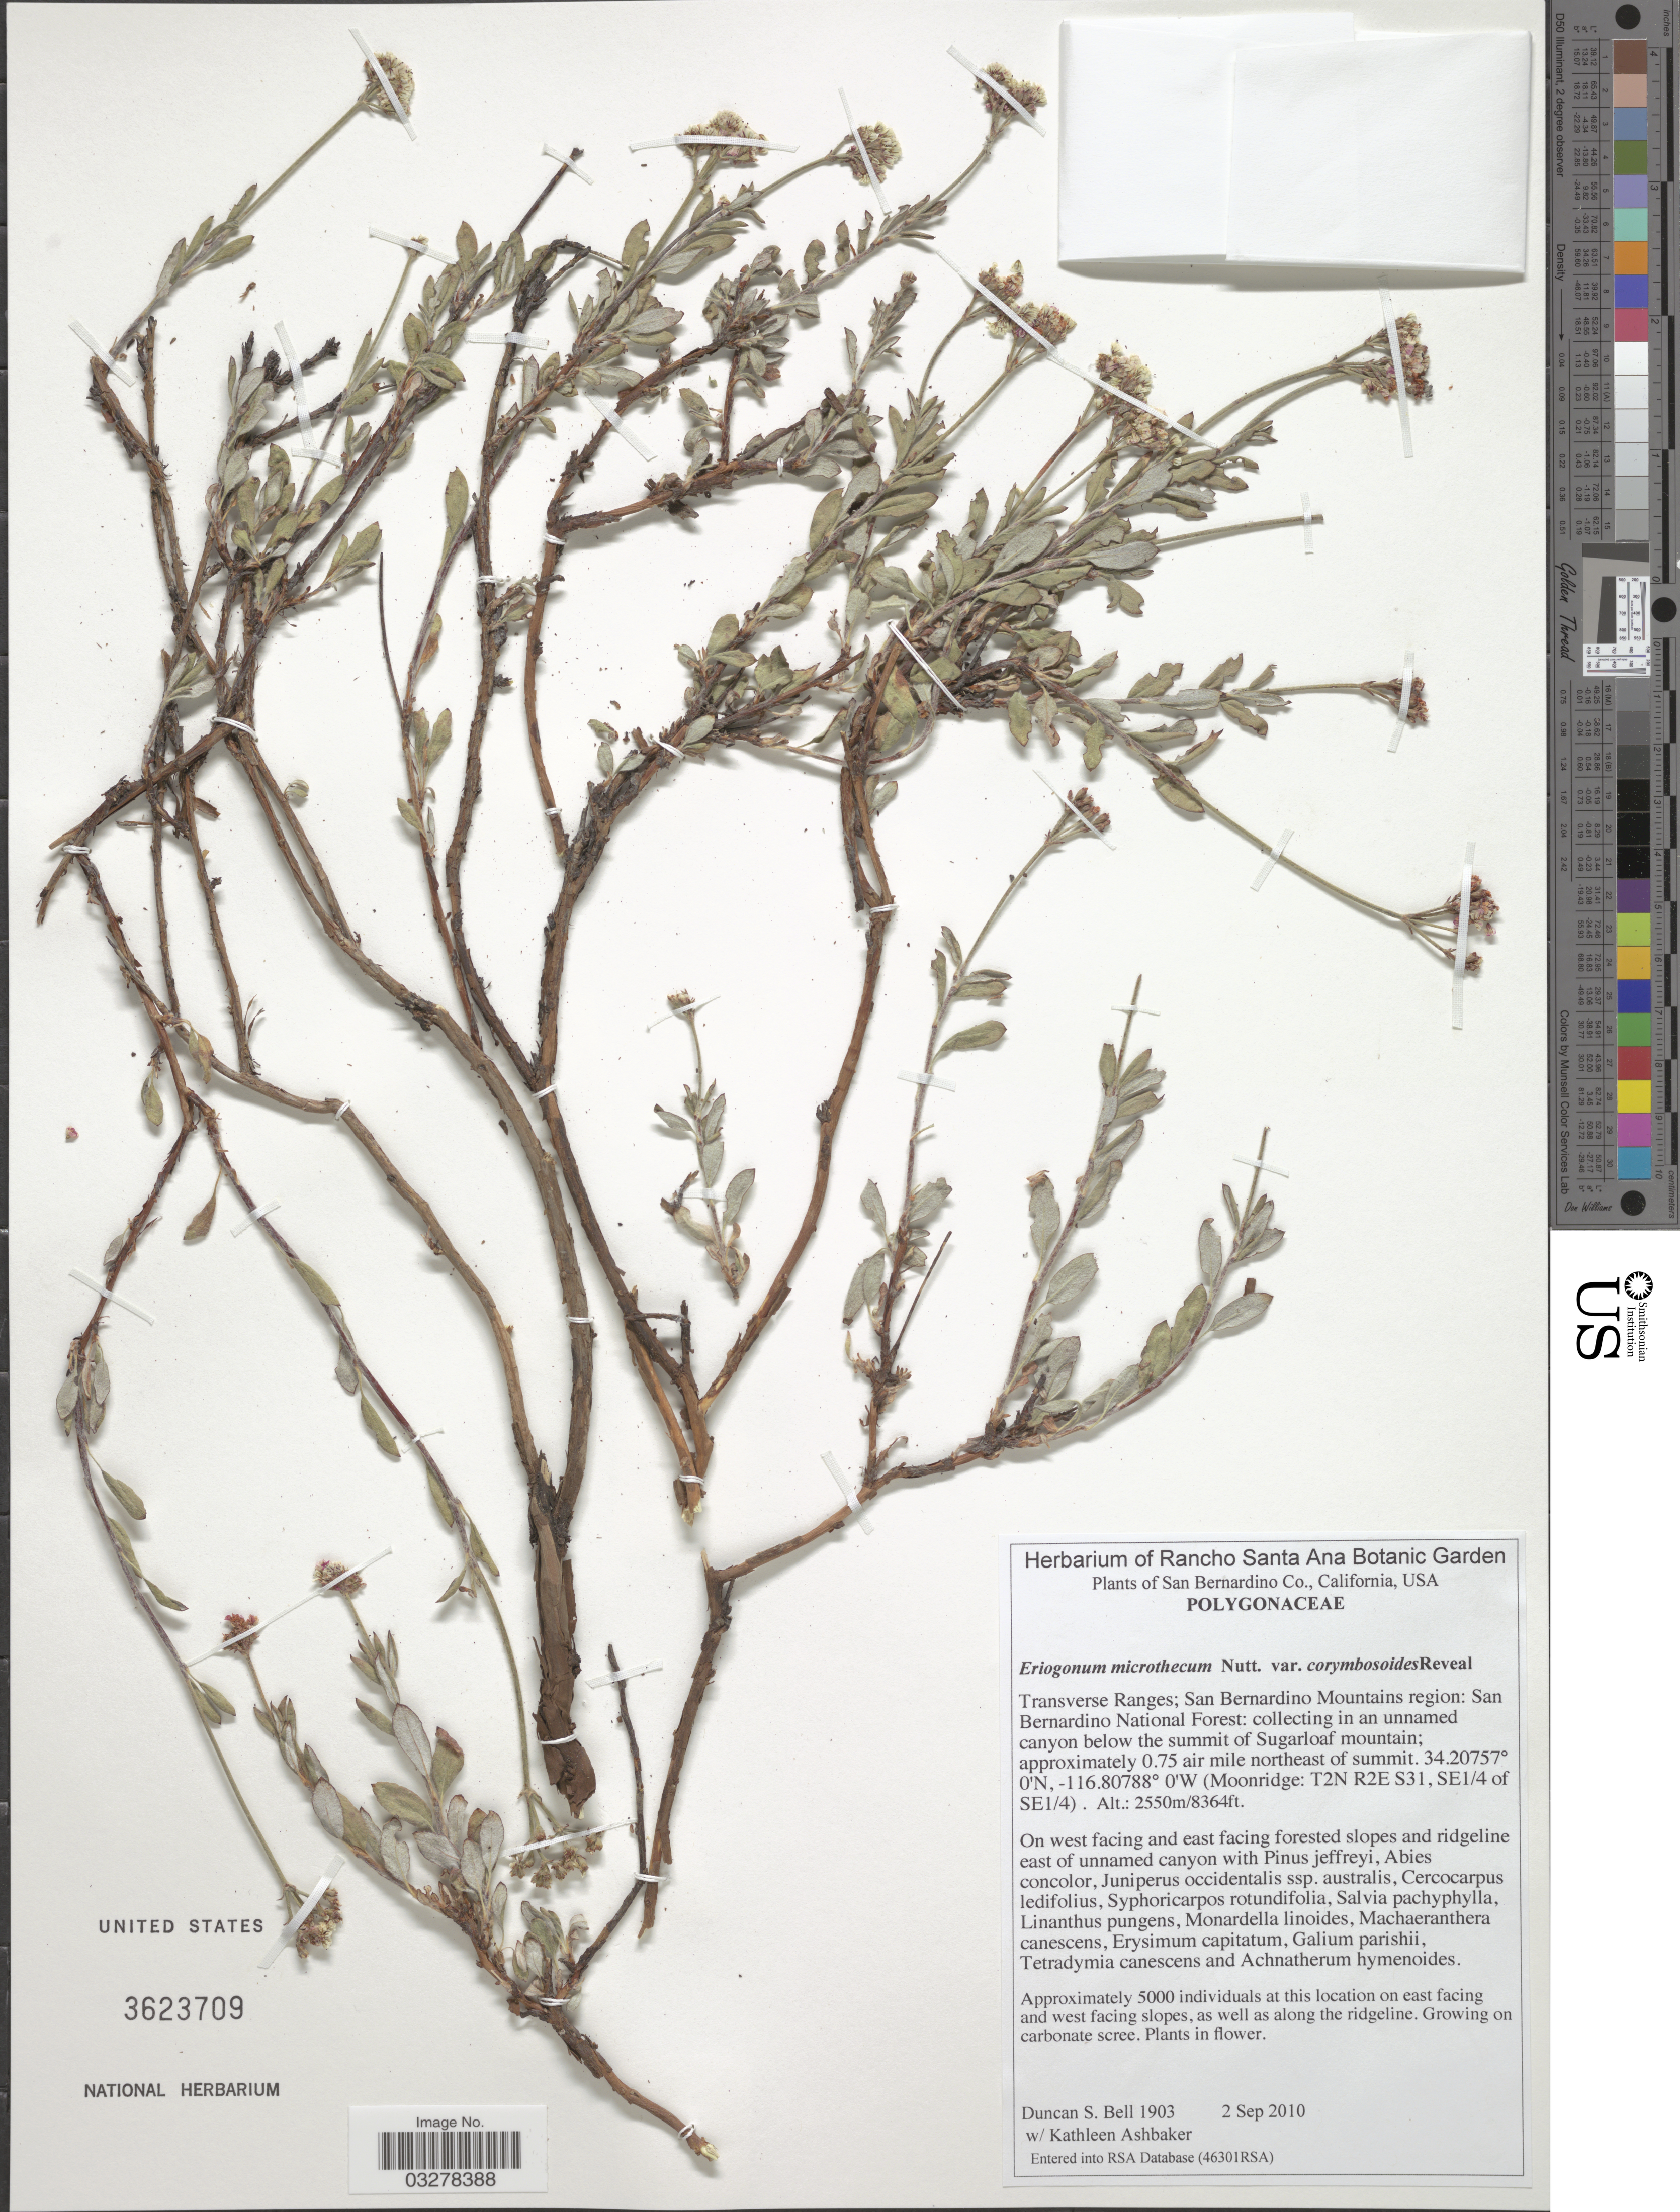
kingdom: Plantae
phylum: Tracheophyta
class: Magnoliopsida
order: Caryophyllales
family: Polygonaceae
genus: Eriogonum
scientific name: Eriogonum microtheca var. corymbosoides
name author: Reveal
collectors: D. S. Bell & K. Ashbaker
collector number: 1903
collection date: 2010-09-02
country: United States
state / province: California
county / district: San Bernardino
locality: San Bernardino Co. Transverse Rangers; San Bernardino Mountains region: San Bernardino National Forest. Unnamed canyon below the summit of Sugarloaf mountain; approximately 0.75 air mile northeast of summit. (Moonridge: T2N R2E S31, SE1/4 of SE1/4). On west facing and east facing forested slopes and ridgeline east of unnamed canyon.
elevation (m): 2550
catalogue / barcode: US 3623709